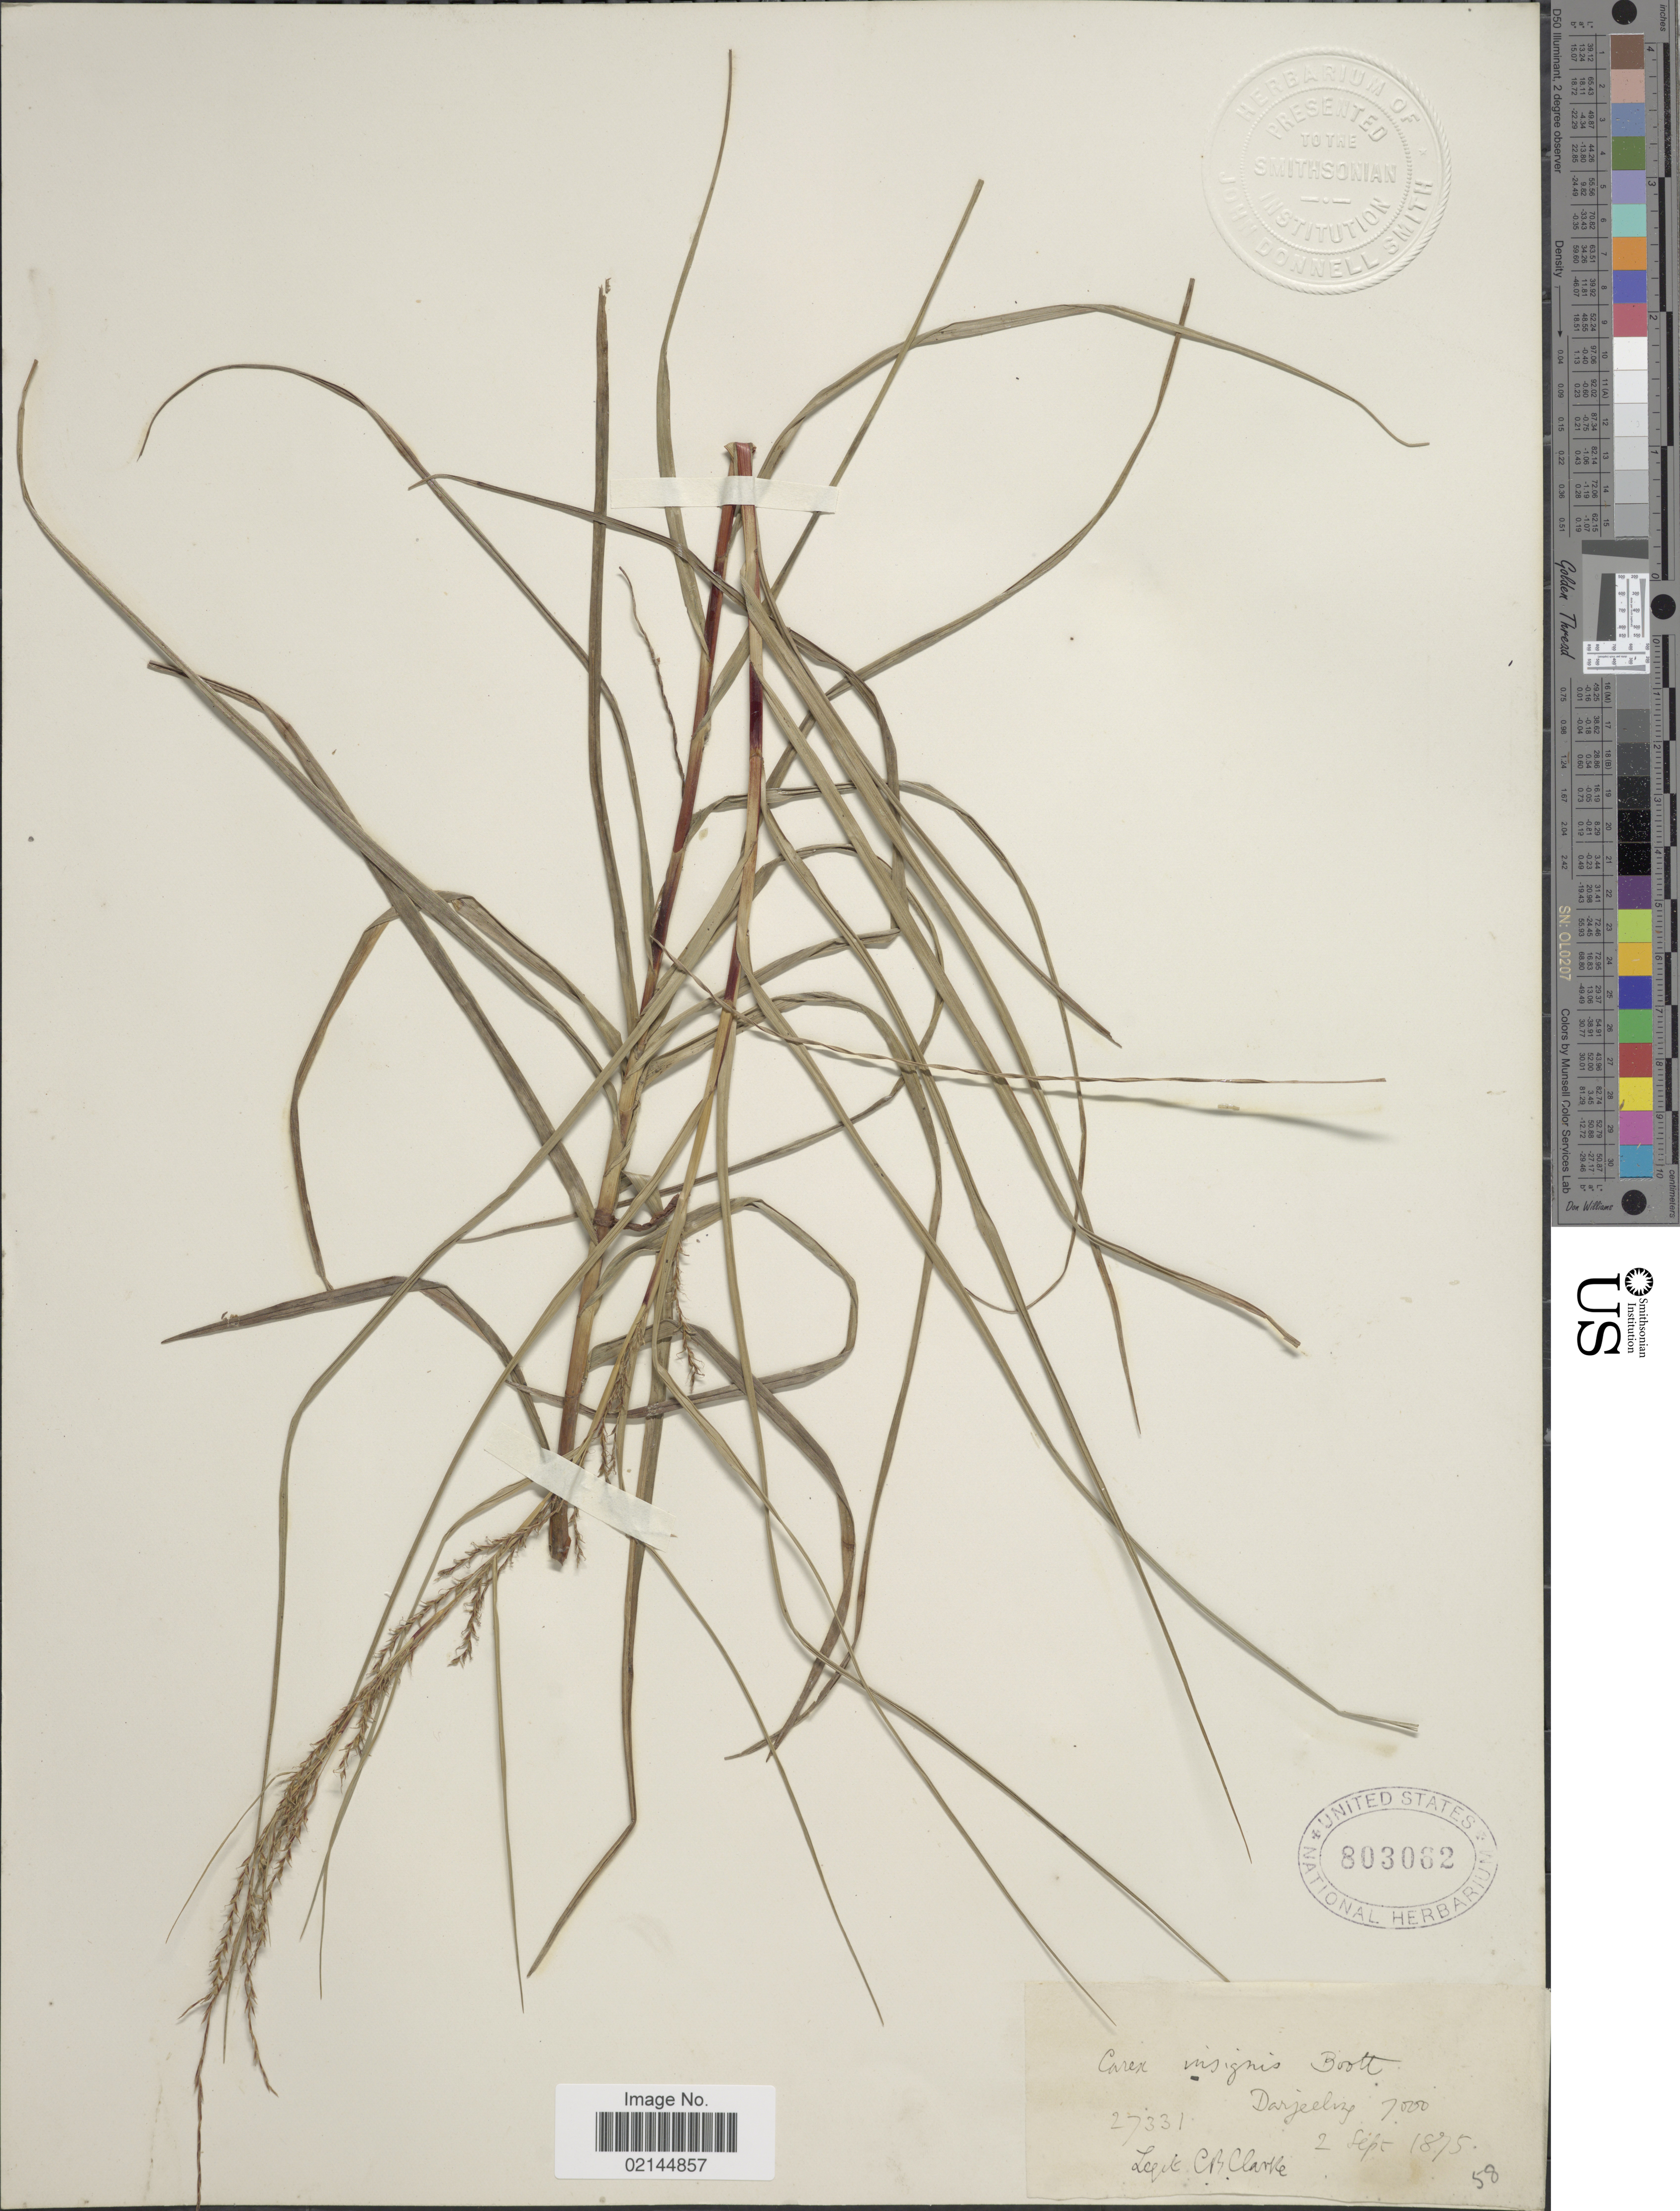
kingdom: Plantae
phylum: Tracheophyta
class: Liliopsida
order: Poales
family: Cyperaceae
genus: Carex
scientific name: Carex insignis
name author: Boott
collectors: C. B. Clarke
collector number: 27331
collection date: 1875-09-02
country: India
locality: Darjeeling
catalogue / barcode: US 803062